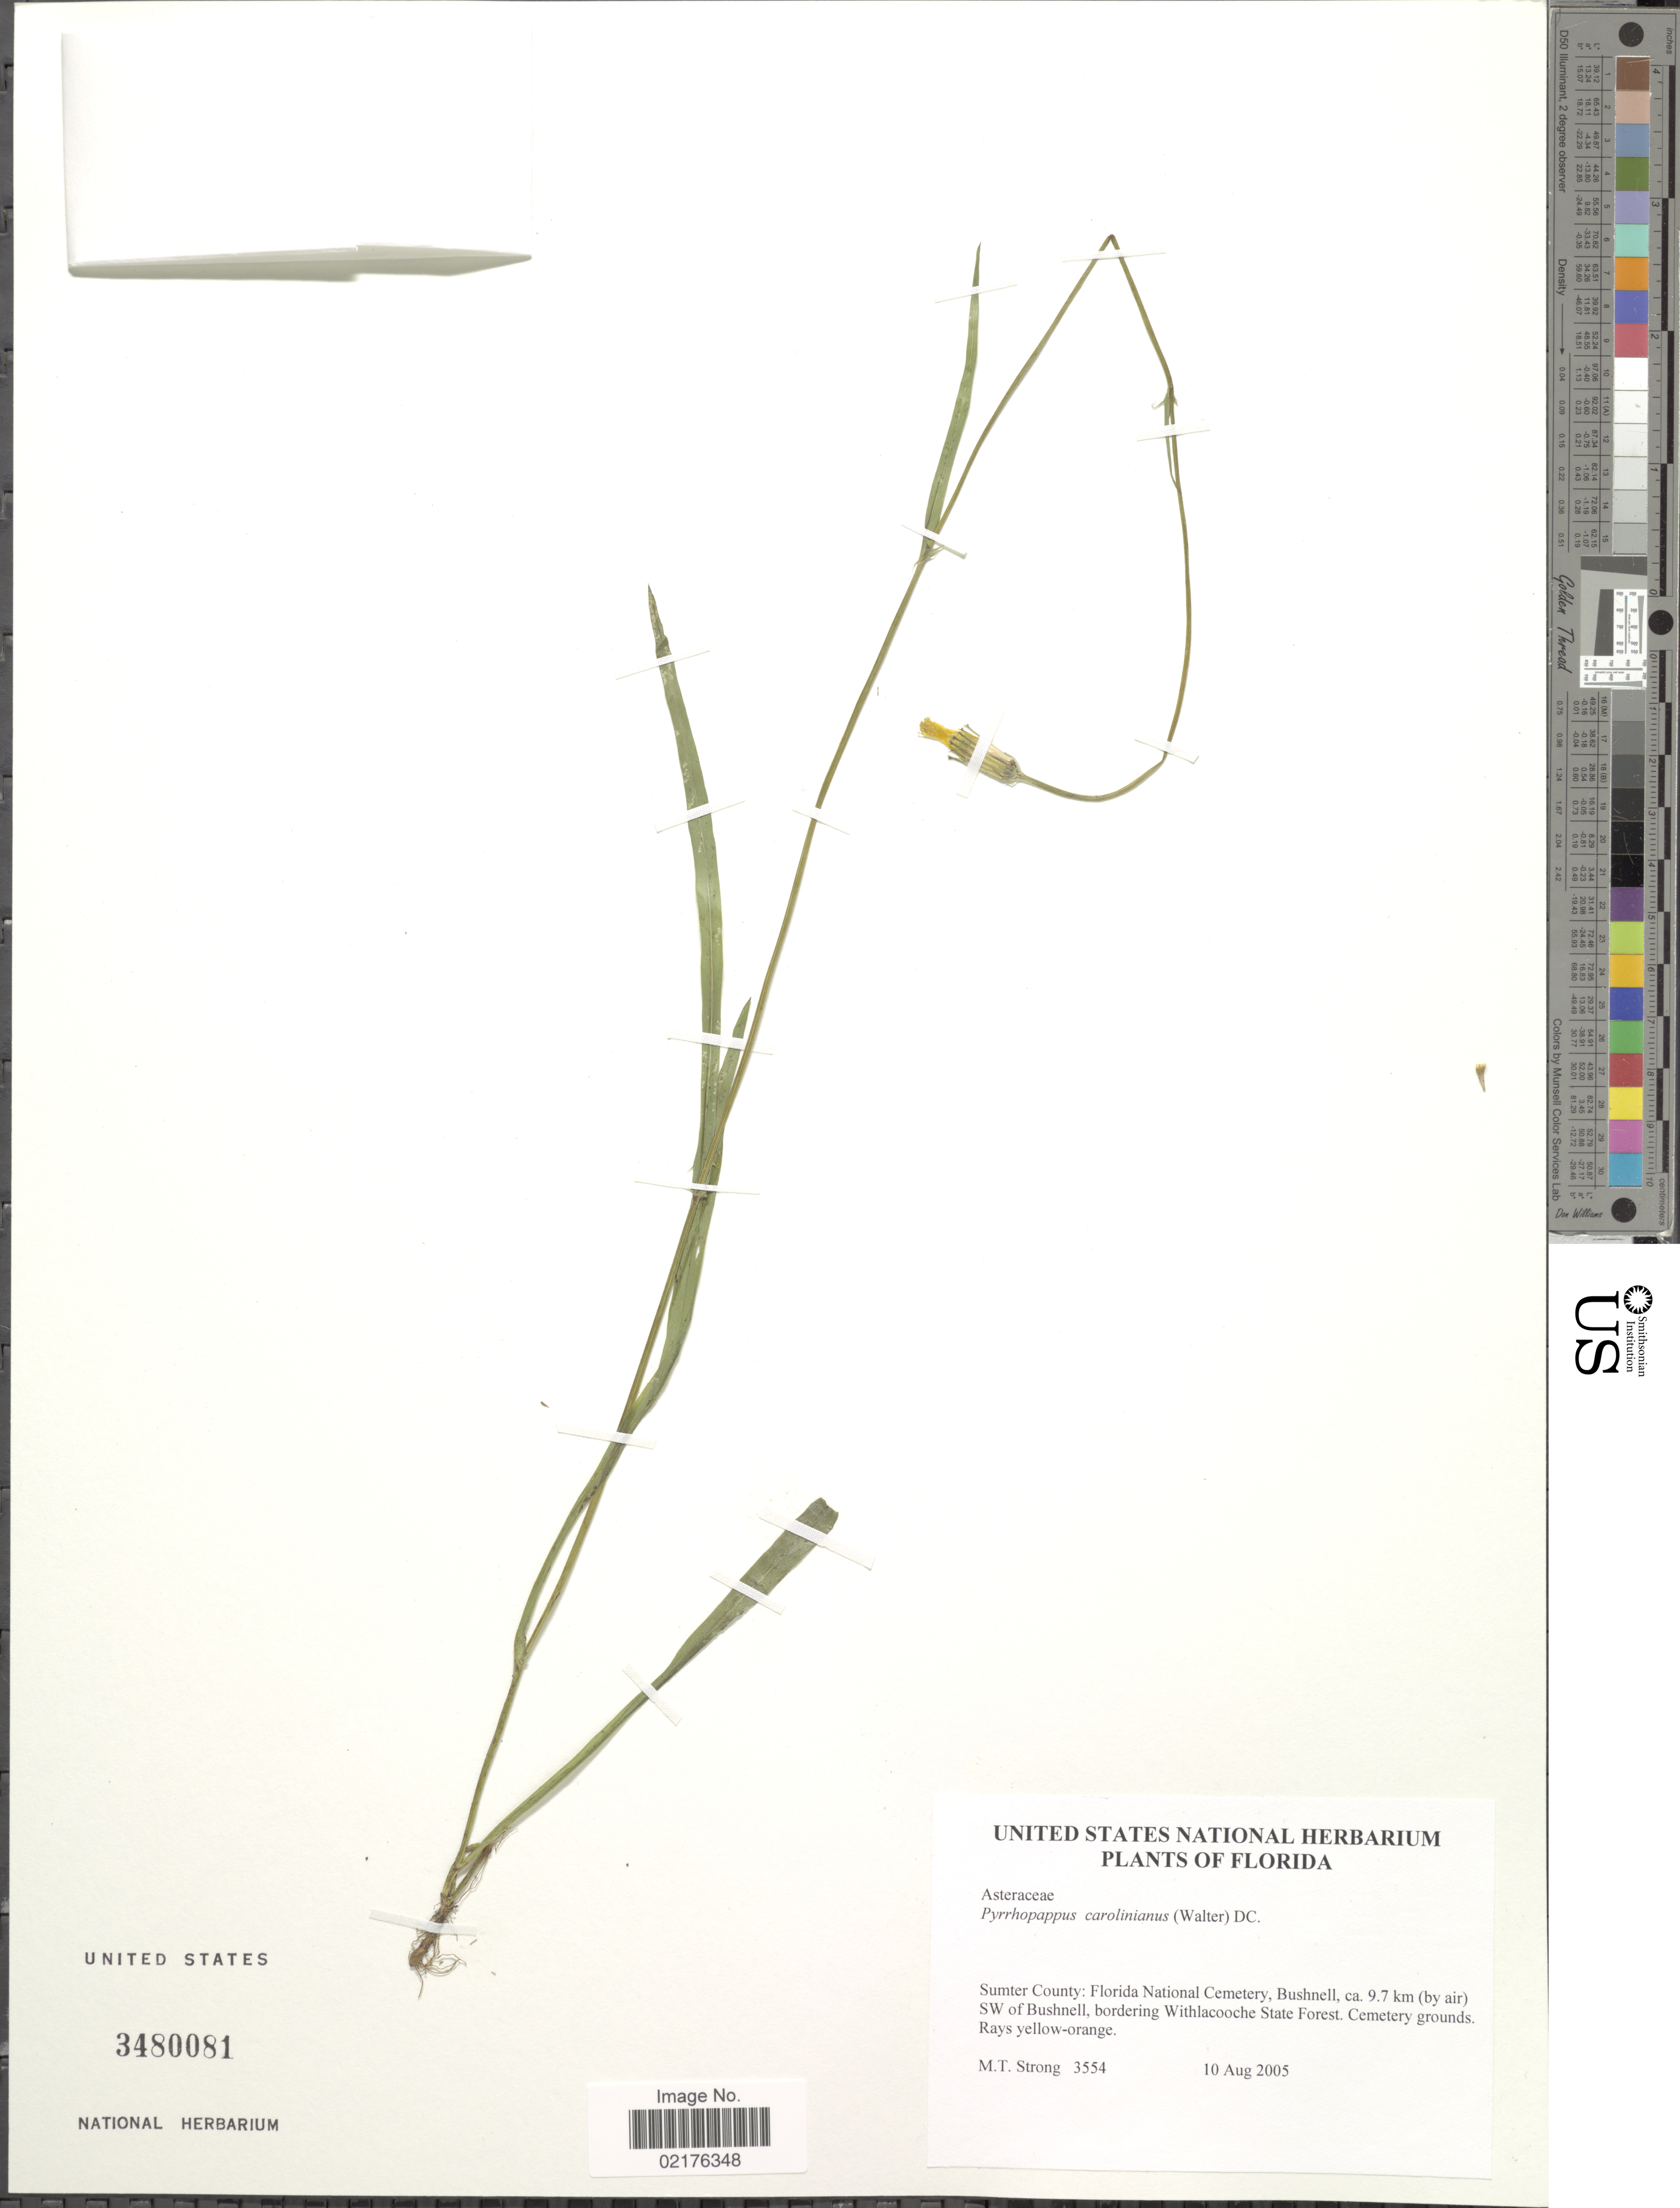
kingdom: Plantae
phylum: Tracheophyta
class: Magnoliopsida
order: Asterales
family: Asteraceae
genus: Pyrrhopappus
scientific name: Pyrrhopappus carolinianus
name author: (Walter) DC.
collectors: M. T. Strong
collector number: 3554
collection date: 2005-08-10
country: United States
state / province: Florida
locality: Sumter County: Florida national Cemetry, Bushell, 9.7 km (by air) SW of Bushell, bordering Withlacooche State Forest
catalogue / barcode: US 3480081